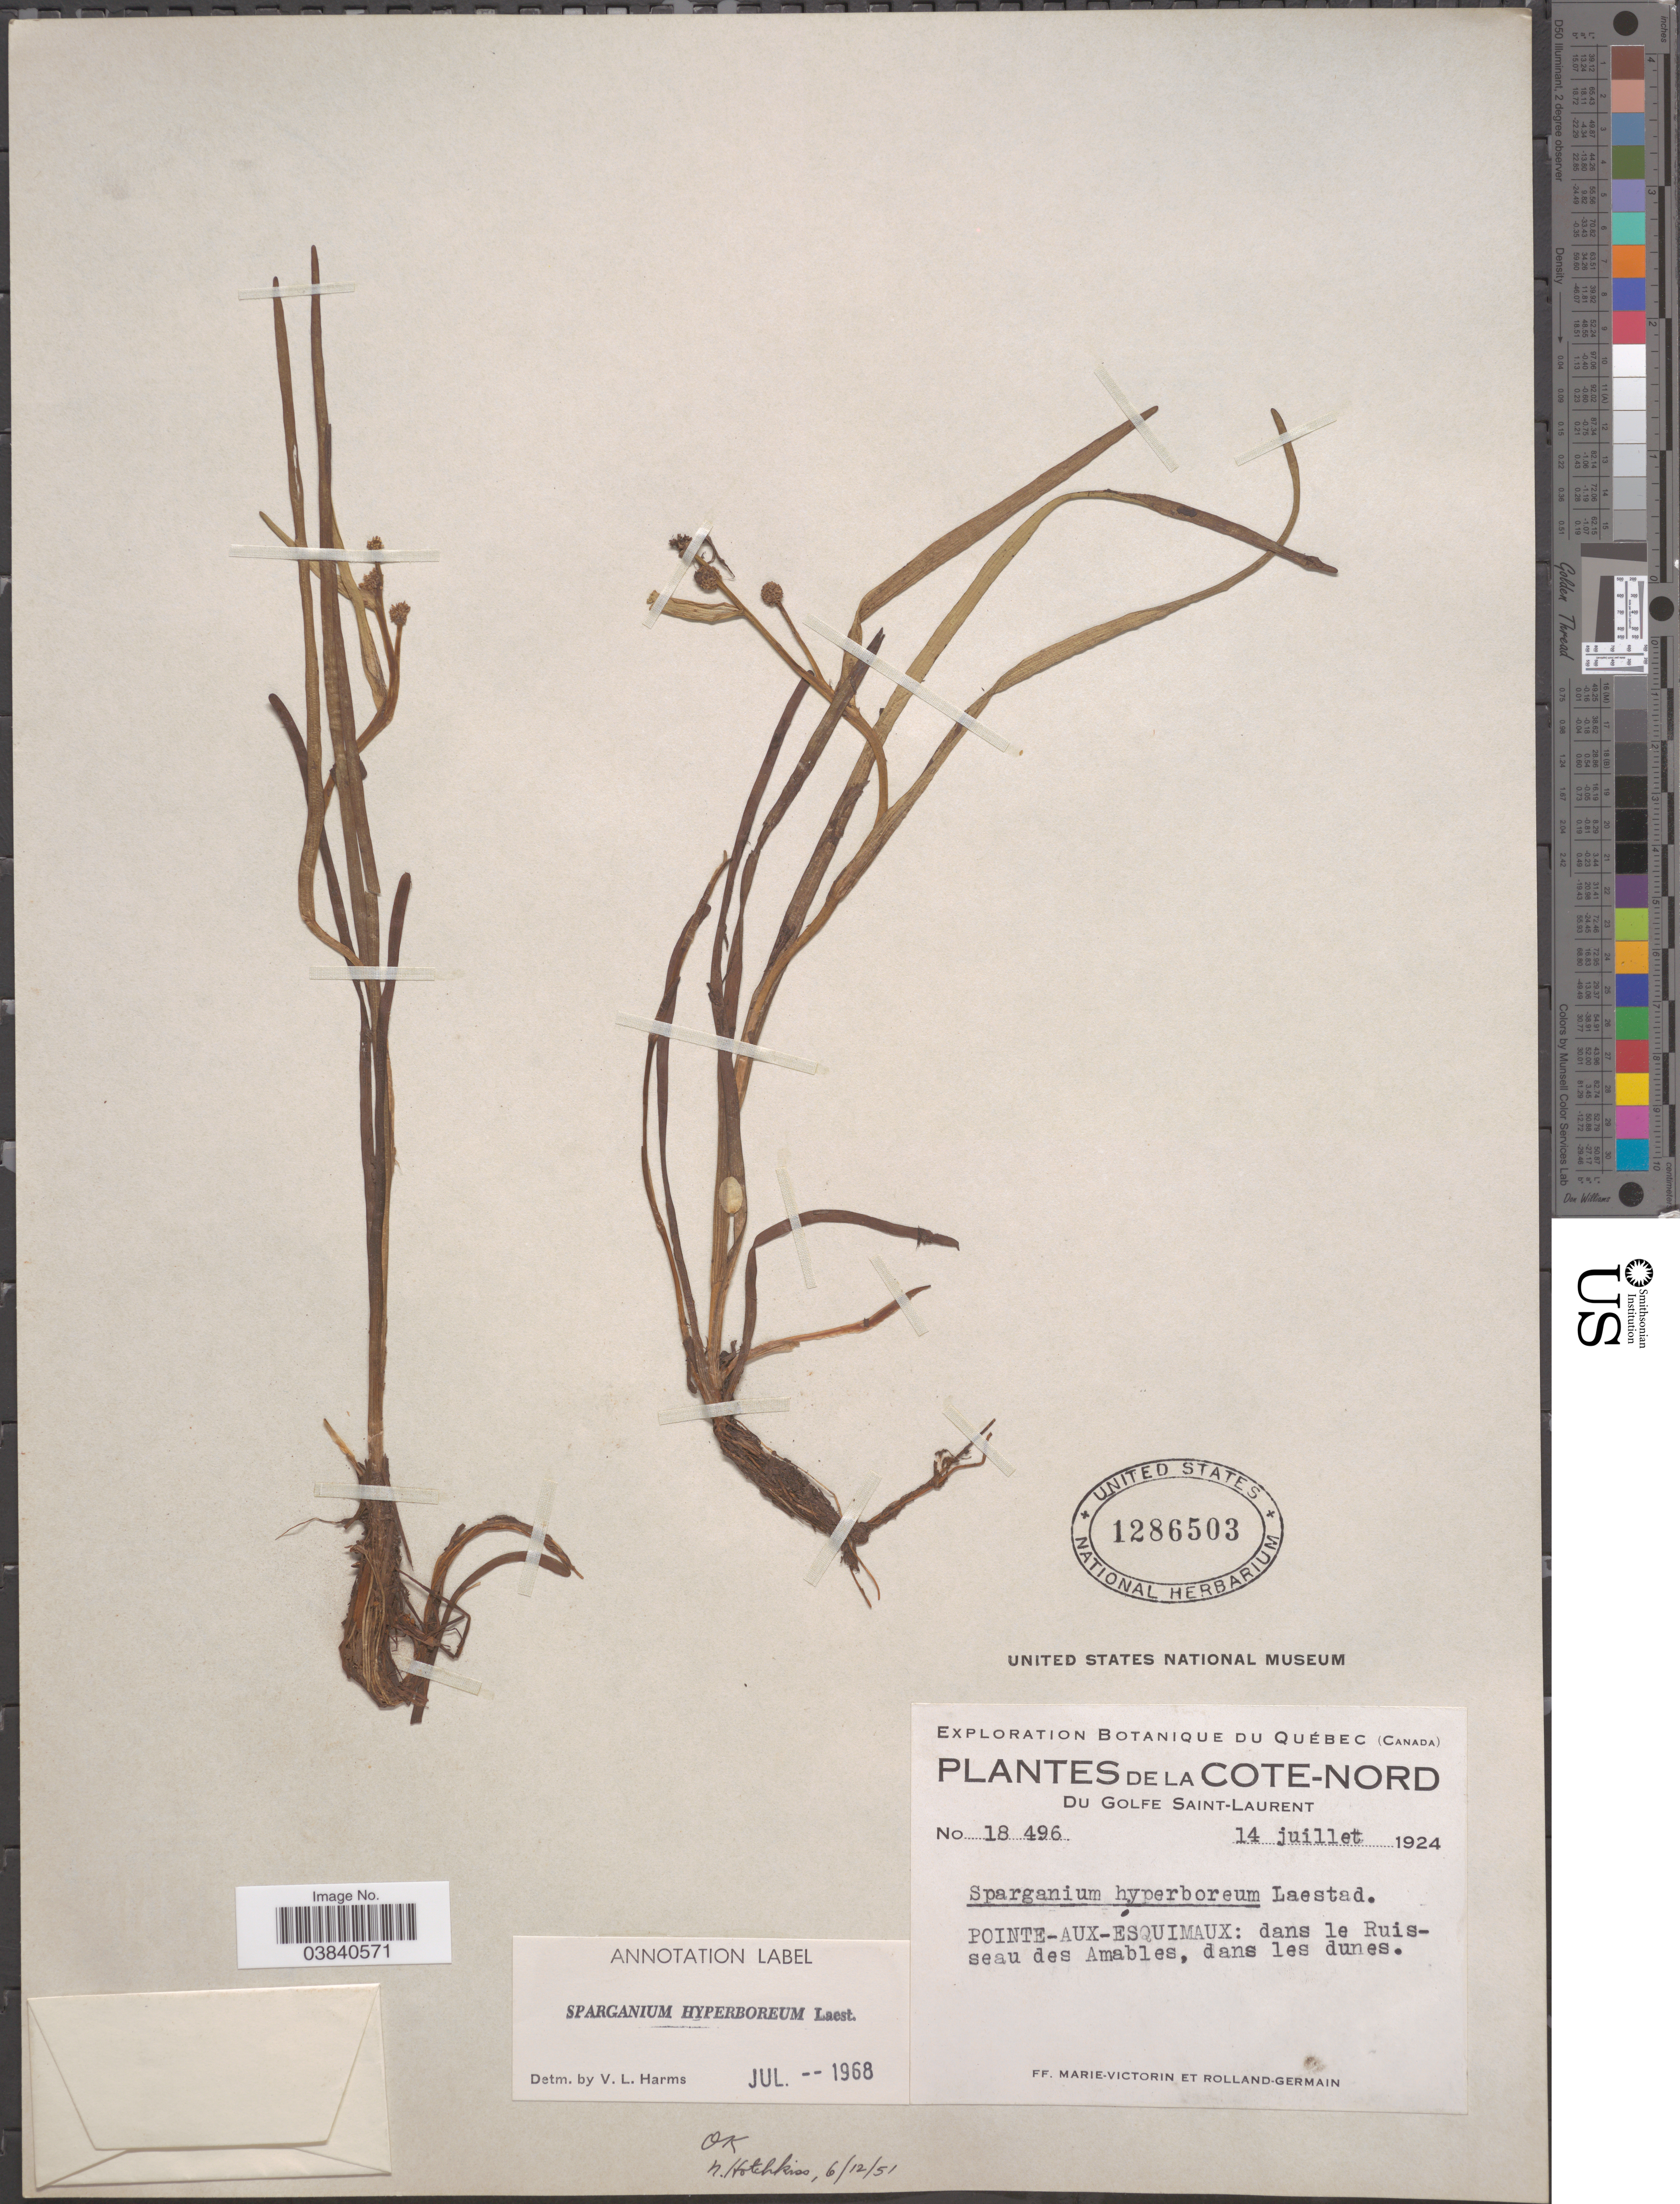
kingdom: Plantae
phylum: Tracheophyta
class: Liliopsida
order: Poales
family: Typhaceae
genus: Sparganium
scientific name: Sparganium hyperboreum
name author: Beurl. ex Laest.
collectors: F. Marie-Victorin & Rolland-Germain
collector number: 18496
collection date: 1924-07-14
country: Canada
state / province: Quebec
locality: Cote-Nord. Du Golfe Saint-Laurent. Pointe-Aux-Esquimaux: dans le Ruisseau des Amables, dans les dunes.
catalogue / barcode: US 1286503